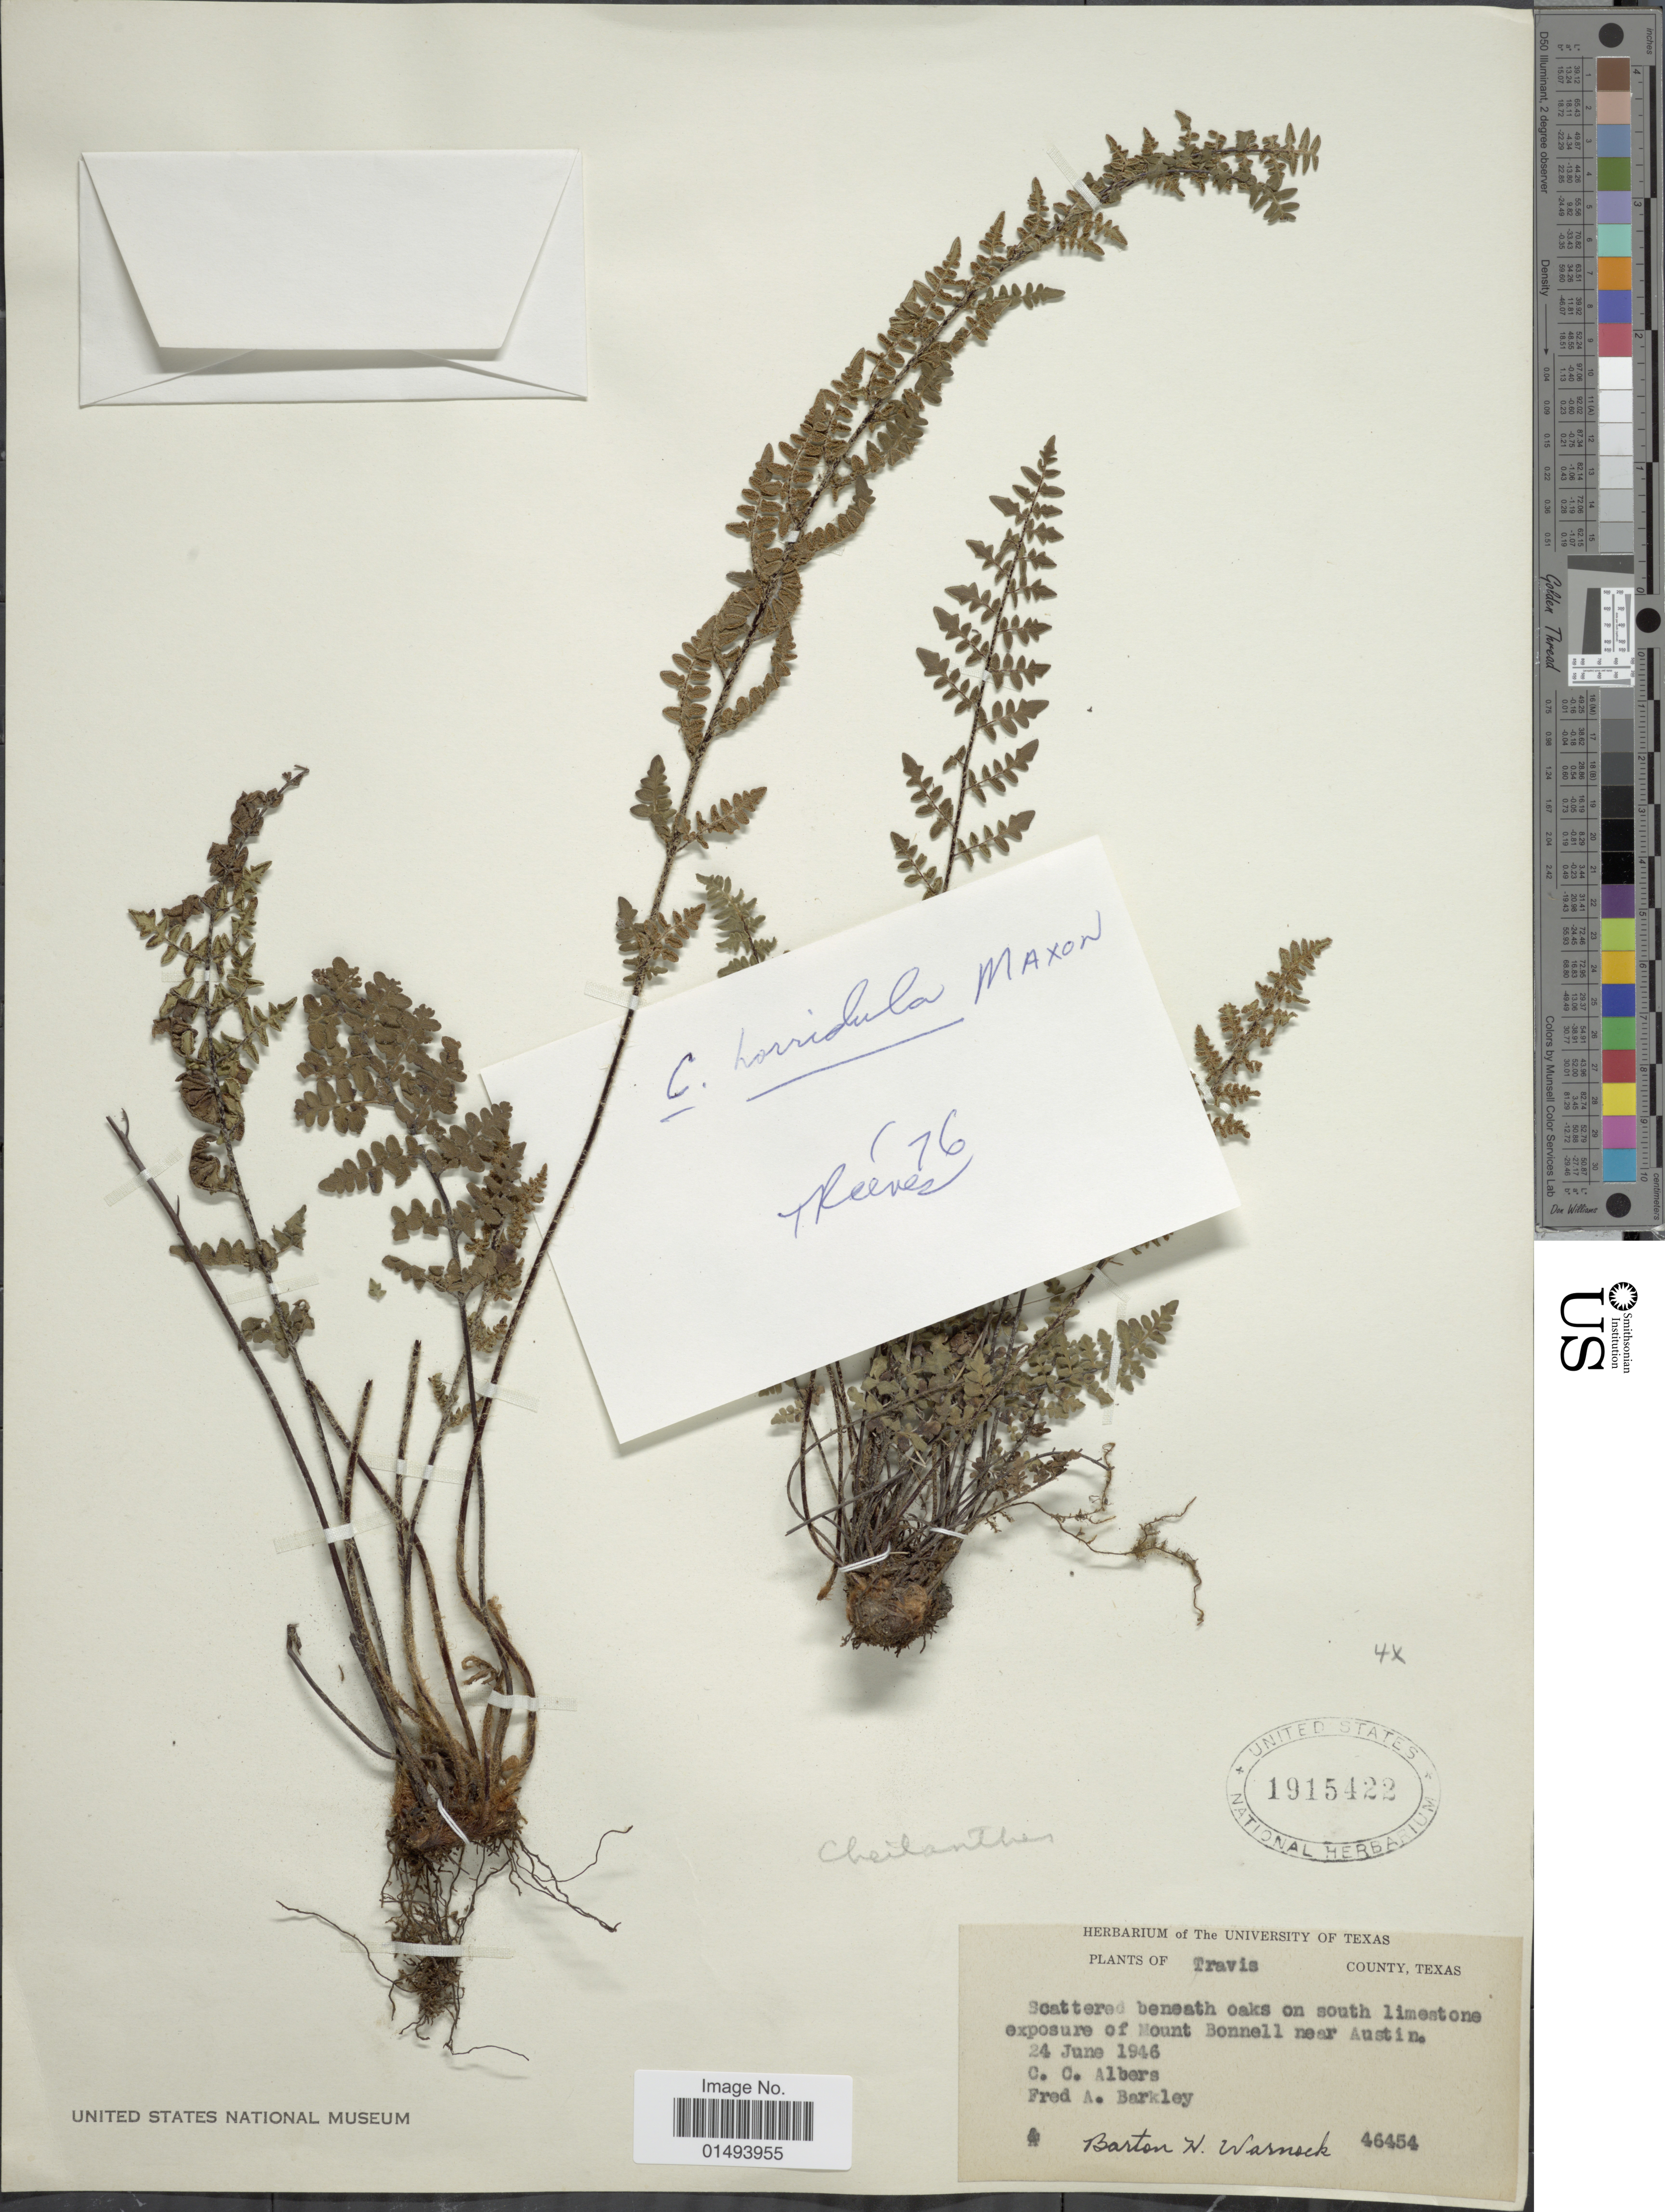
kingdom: Plantae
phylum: Tracheophyta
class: Polypodiopsida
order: Polypodiales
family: Pteridaceae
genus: Myriopteris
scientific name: Myriopteris scabra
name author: (C. Chr.) Grusz & Windham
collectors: B. H. Warnock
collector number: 46454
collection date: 1946-06-24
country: United States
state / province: Texas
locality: Plants of Travis County, sscattered beneath oaks on south limestone exposure of Mount Bonnell near Austin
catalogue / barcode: US 1915422